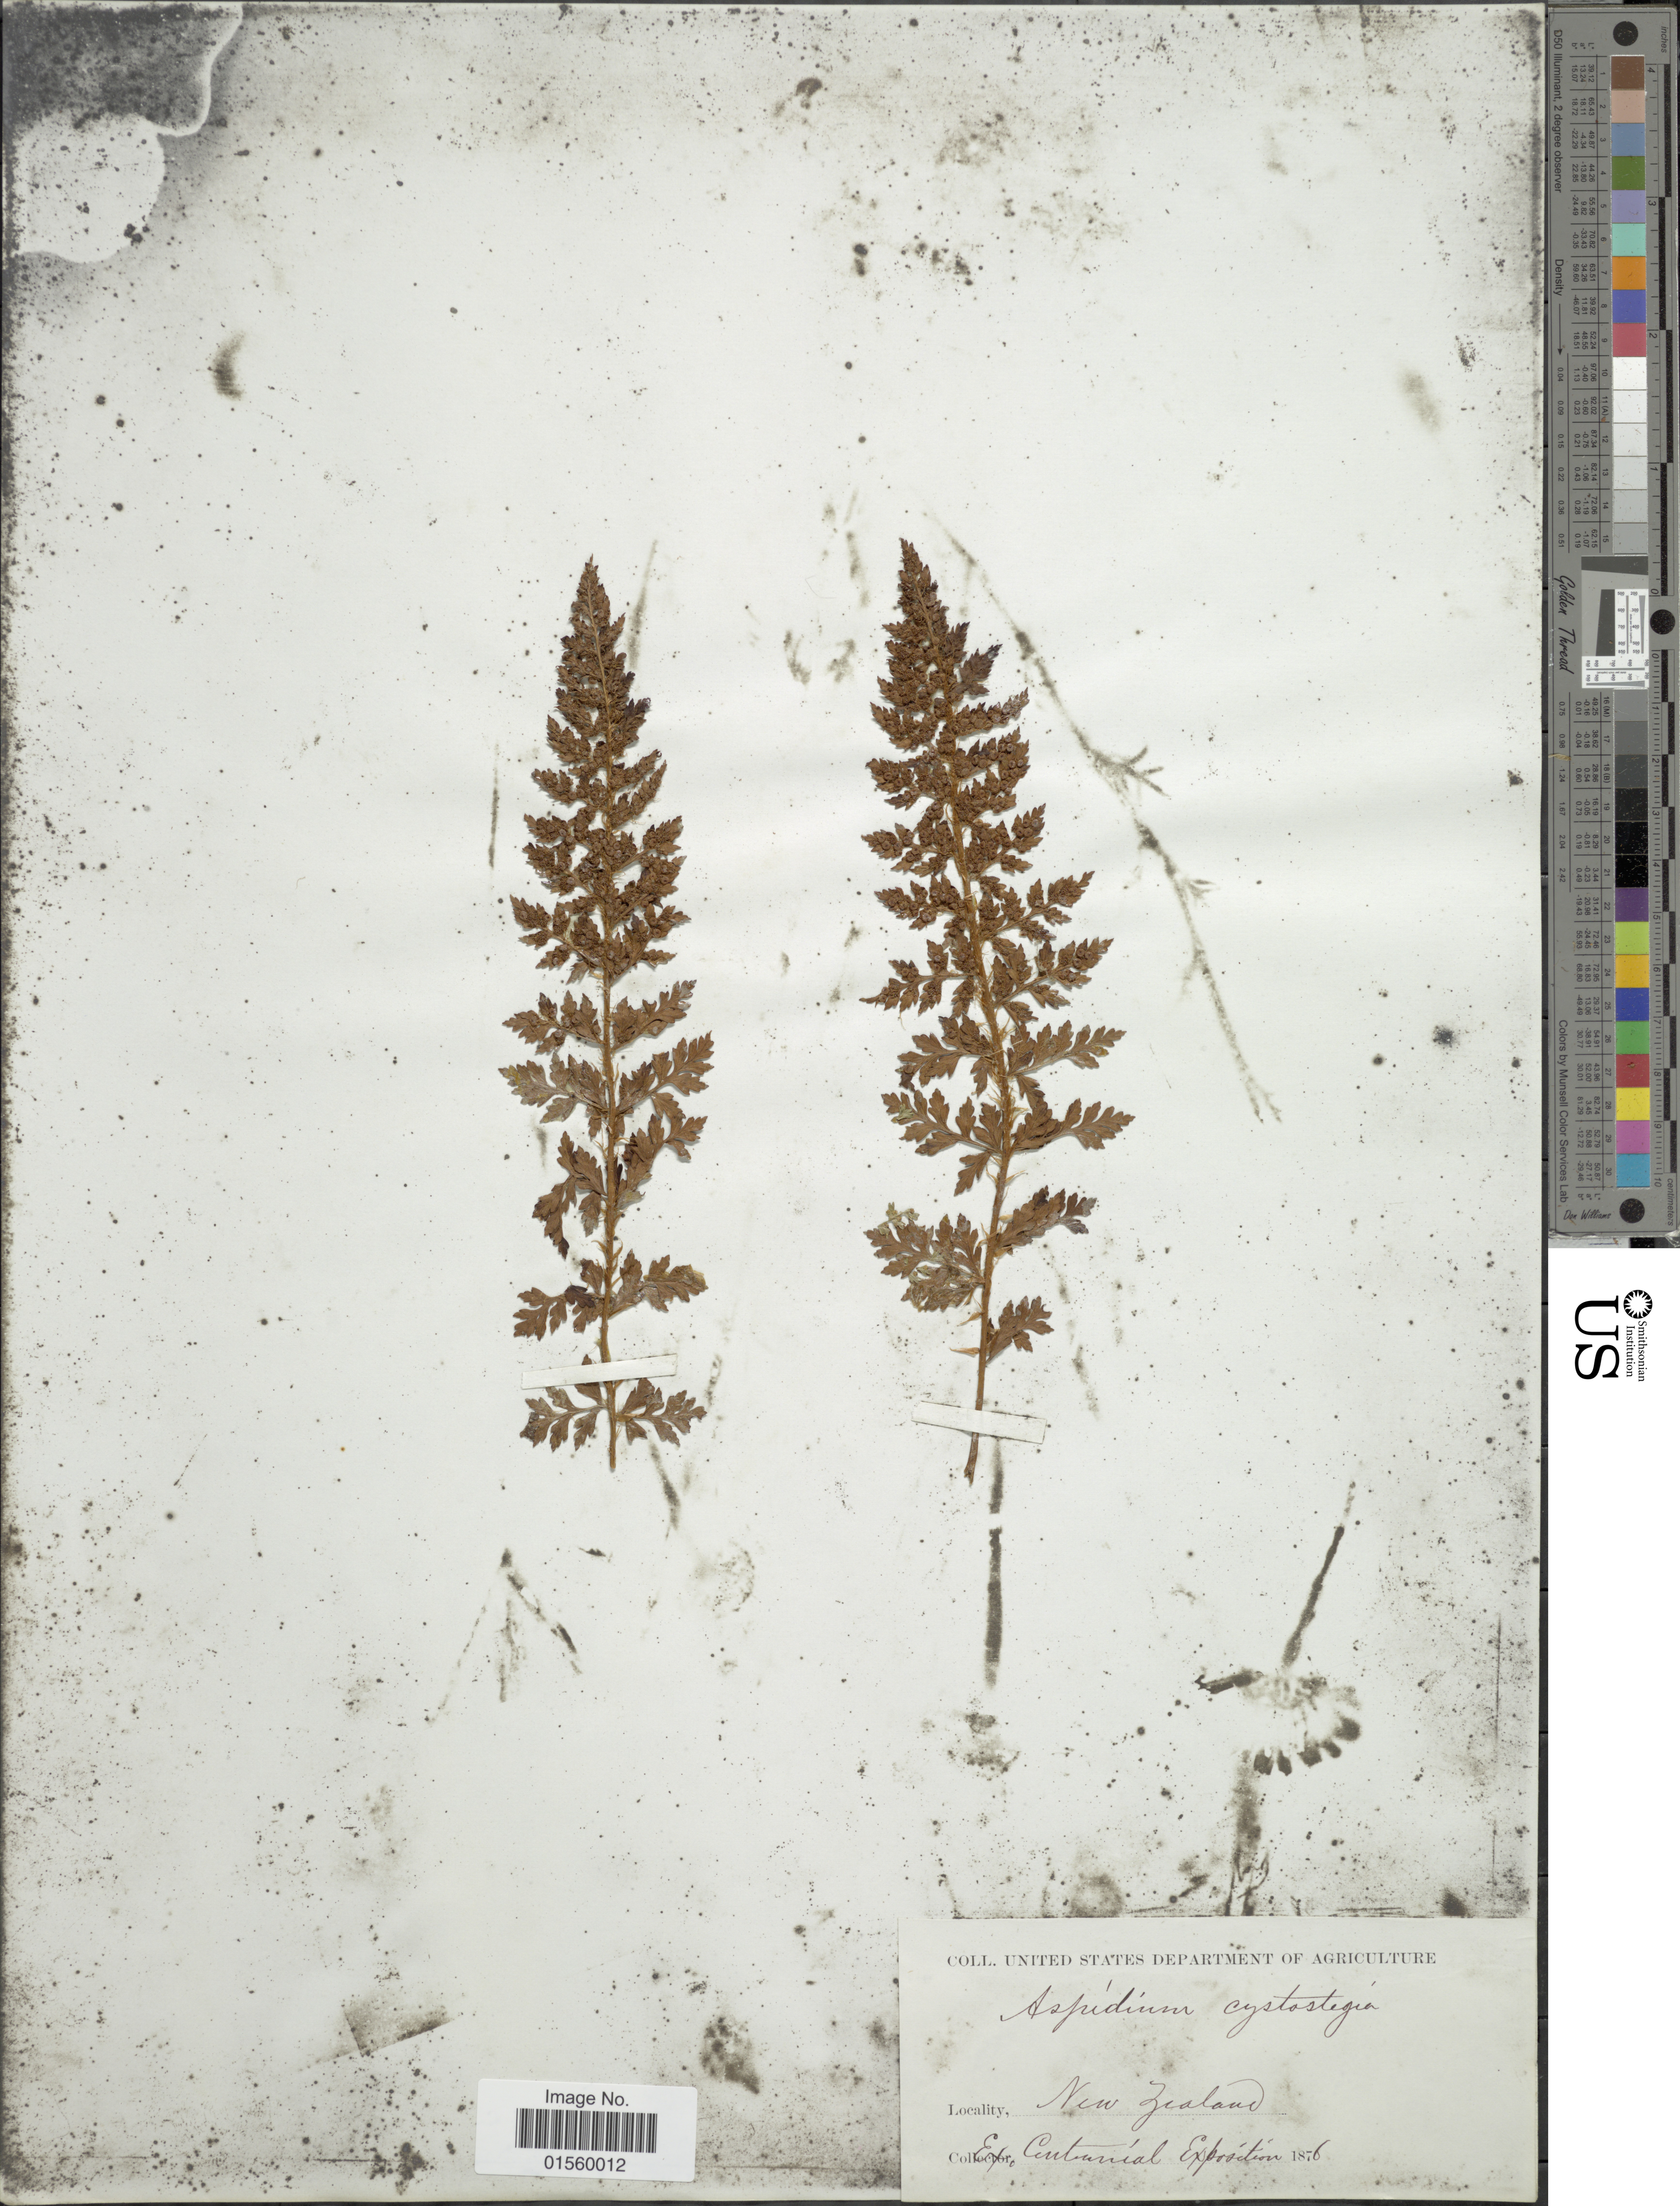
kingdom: Plantae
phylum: Tracheophyta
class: Polypodiopsida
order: Polypodiales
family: Dryopteridaceae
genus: Polystichum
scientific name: Polystichum cystostegia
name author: (Hook.) J.B. Armstr.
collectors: ex Centennial Exposition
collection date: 1876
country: New Zealand